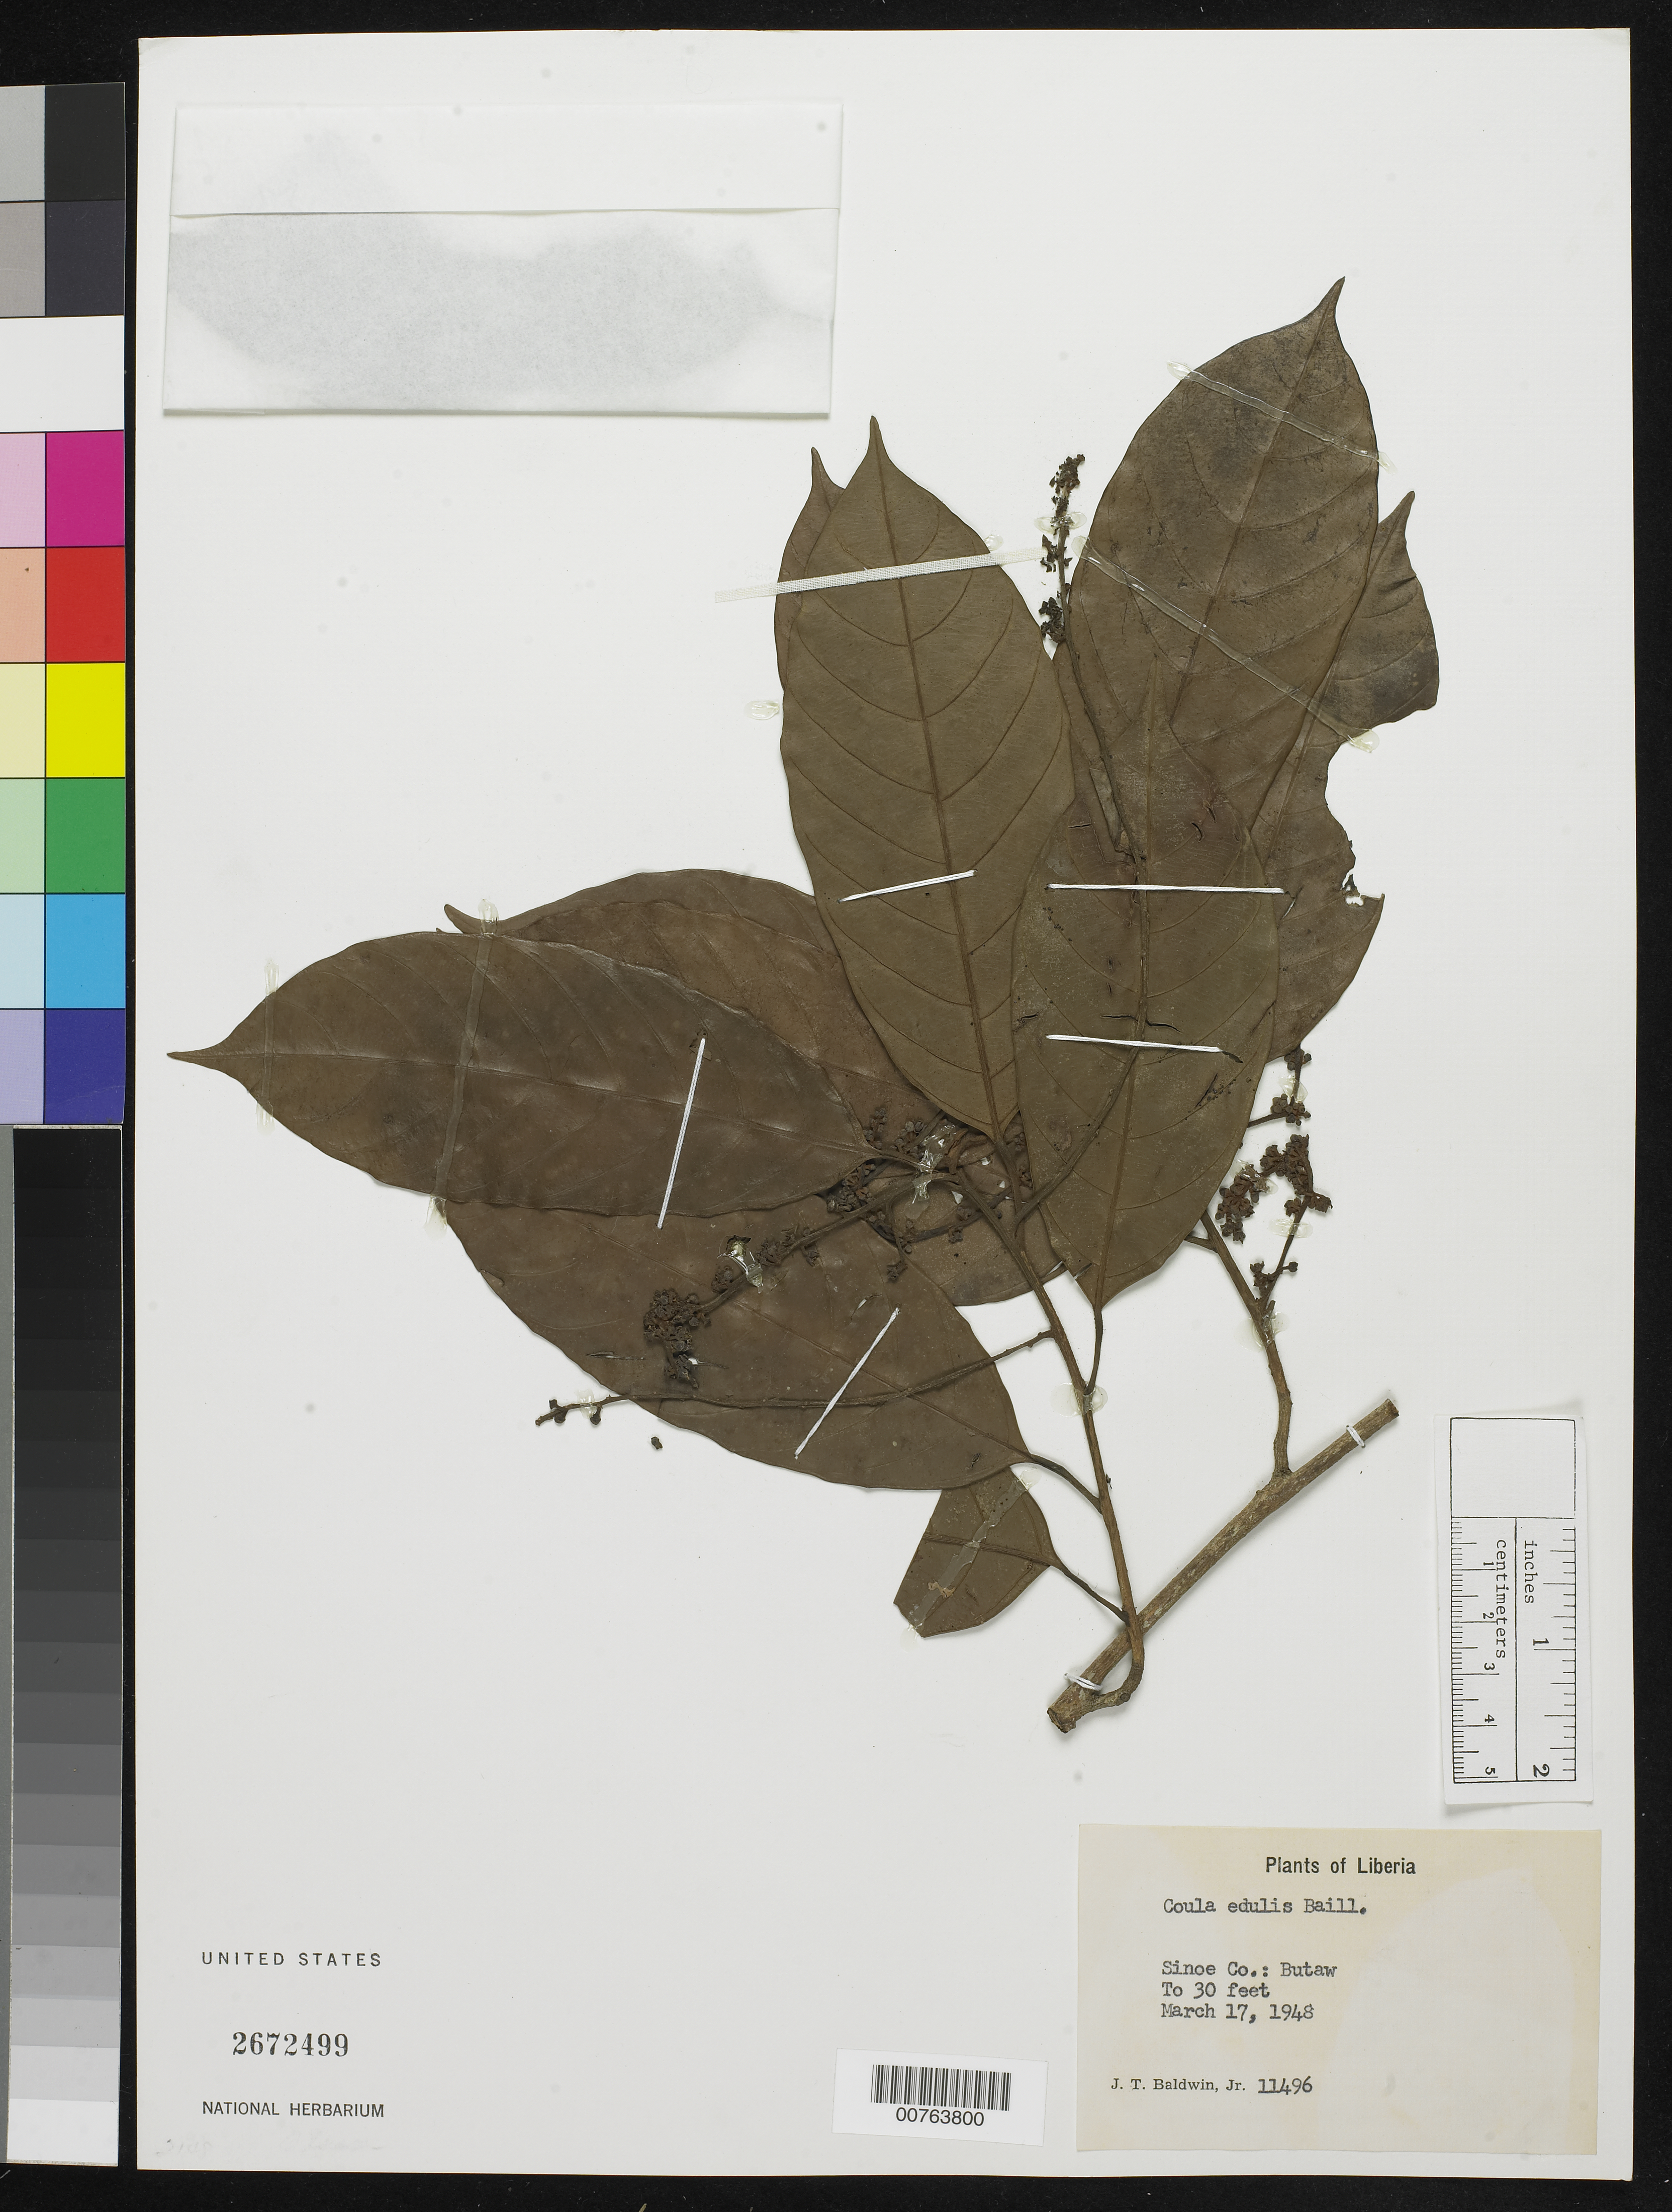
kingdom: Plantae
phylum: Tracheophyta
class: Magnoliopsida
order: Santalales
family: Coulaceae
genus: Coula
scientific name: Coula edulis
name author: Baill.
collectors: J. T. Baldwin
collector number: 11496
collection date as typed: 17 Mar 1948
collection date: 1948-03-17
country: Liberia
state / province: Sinoe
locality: Butaw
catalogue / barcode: US 2672499